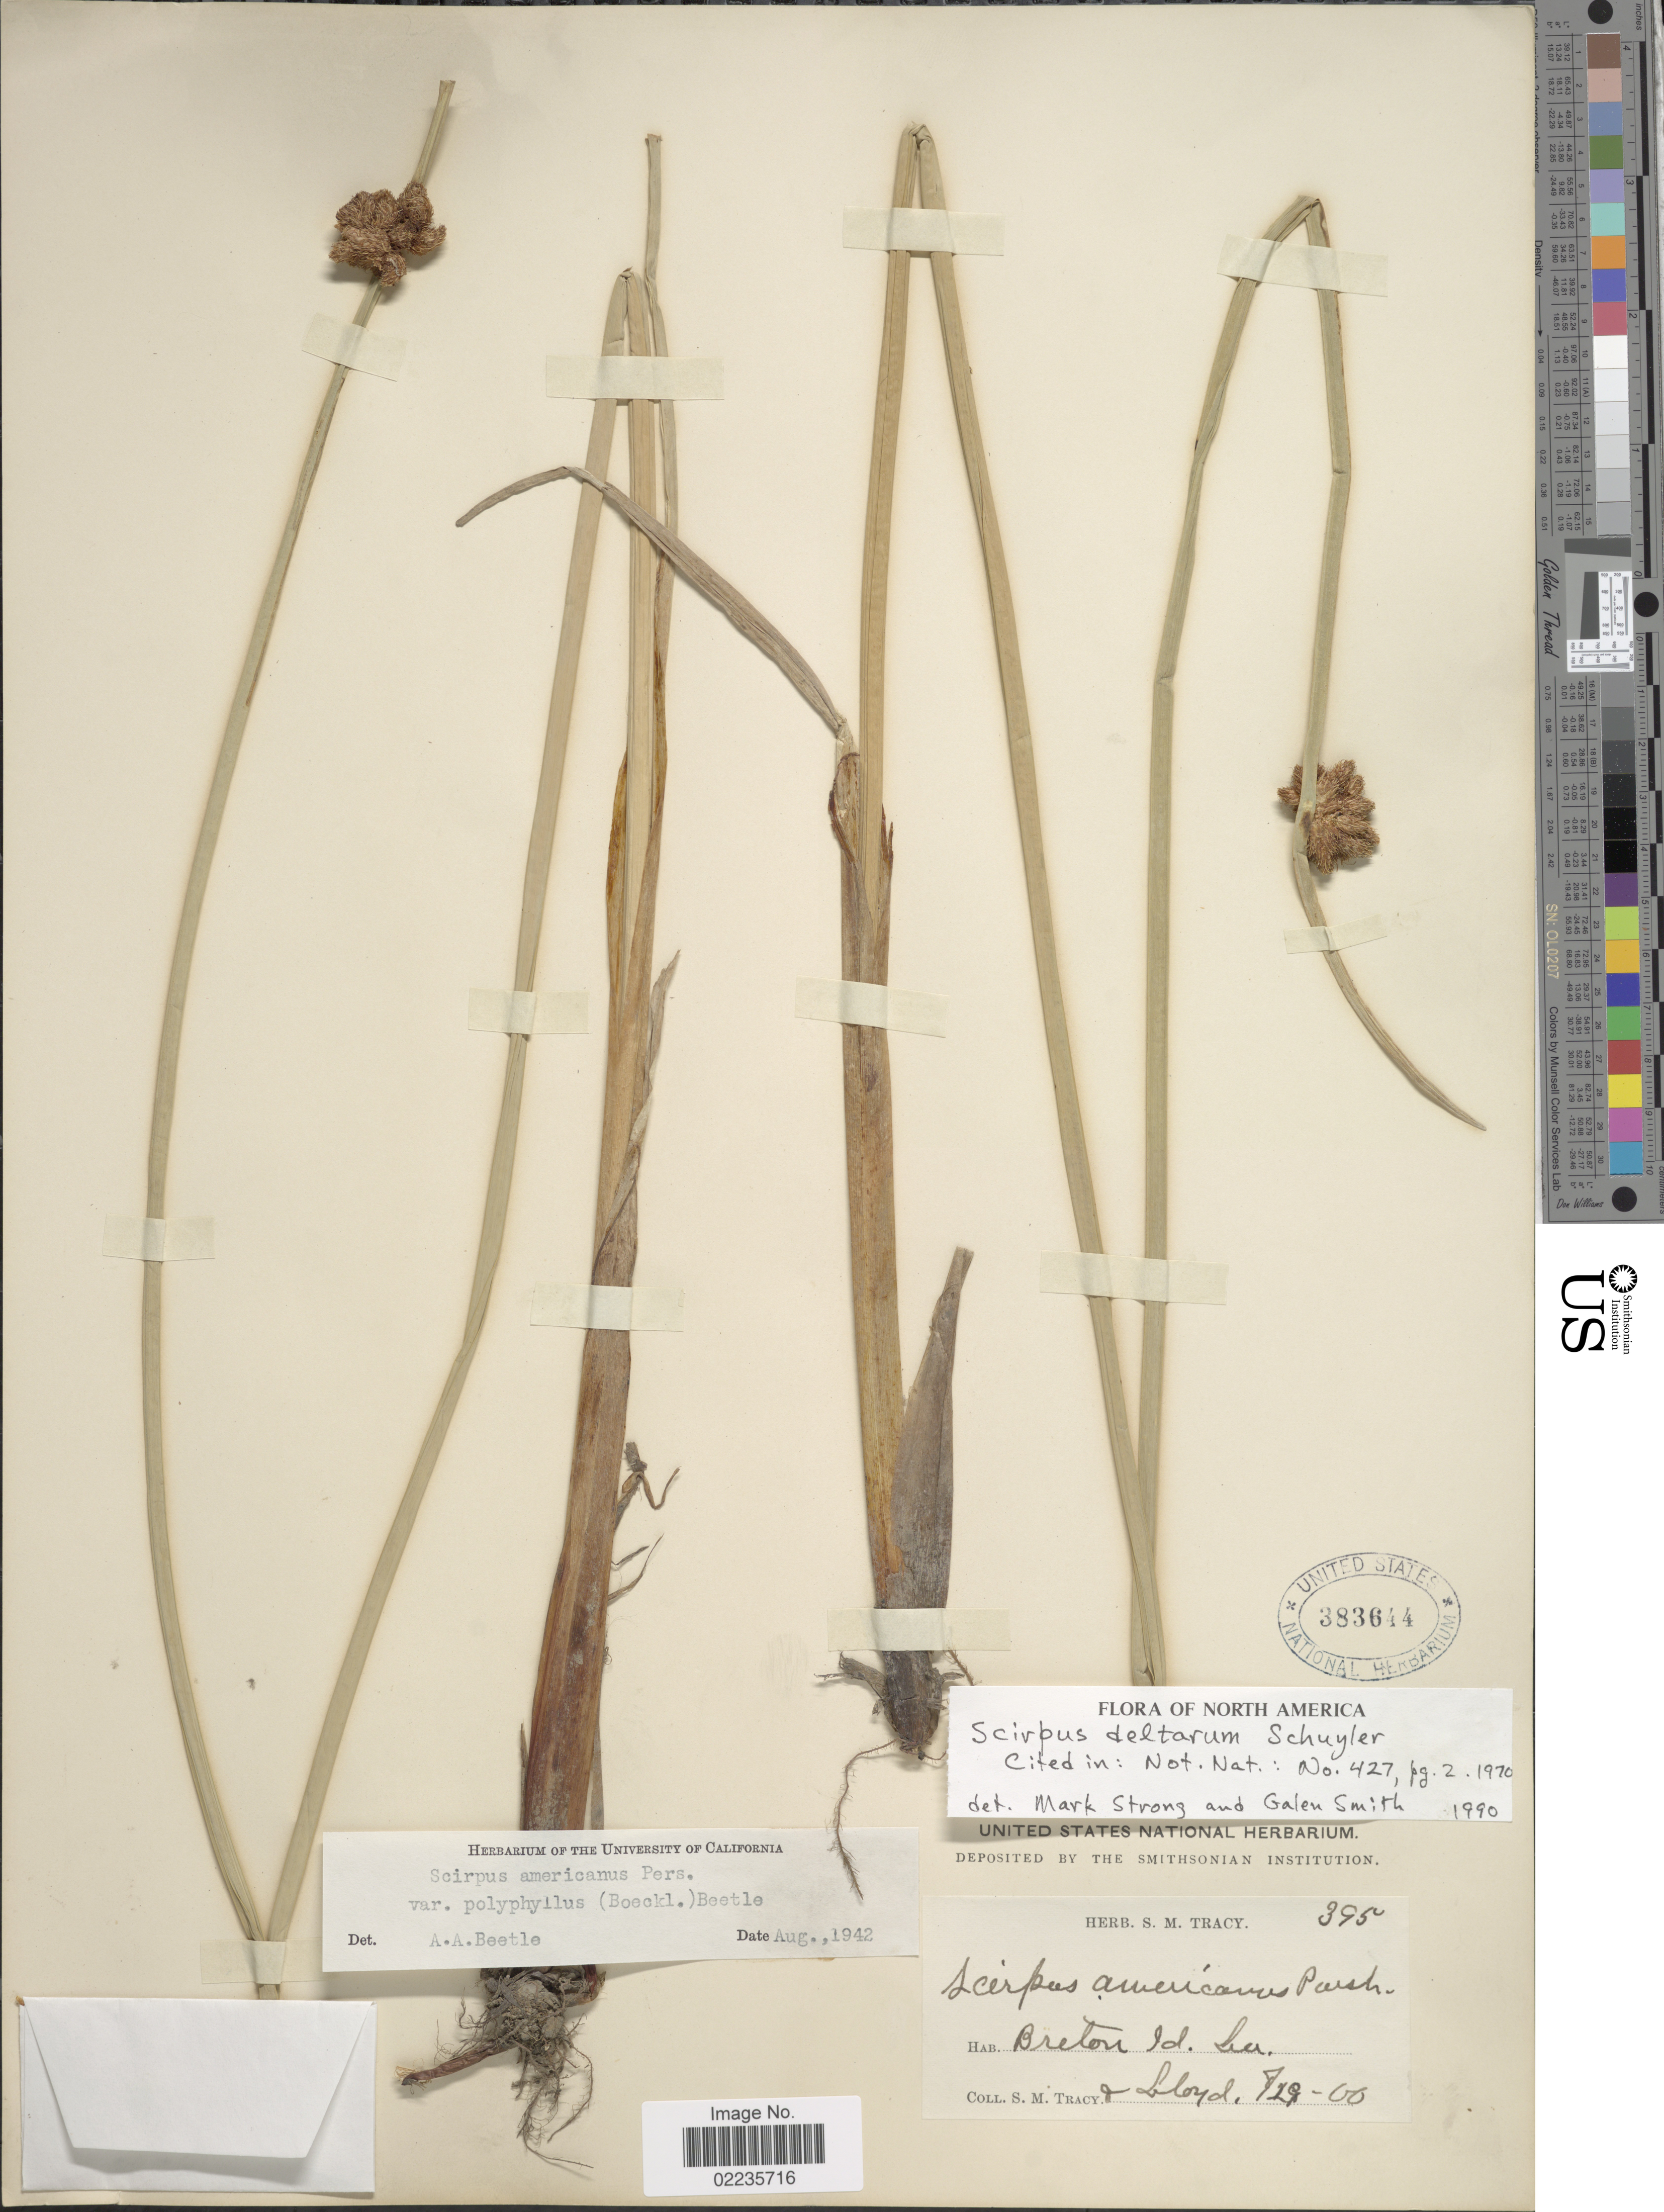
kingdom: Plantae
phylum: Tracheophyta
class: Liliopsida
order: Poales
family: Cyperaceae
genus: Schoenoplectus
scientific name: Schoenoplectus deltarum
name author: (Schuyler) Soják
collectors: S. M. Tracy & -- Lloyd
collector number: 395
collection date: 1900-08-19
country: United States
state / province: Louisiana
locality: Breton Id.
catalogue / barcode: US 383644